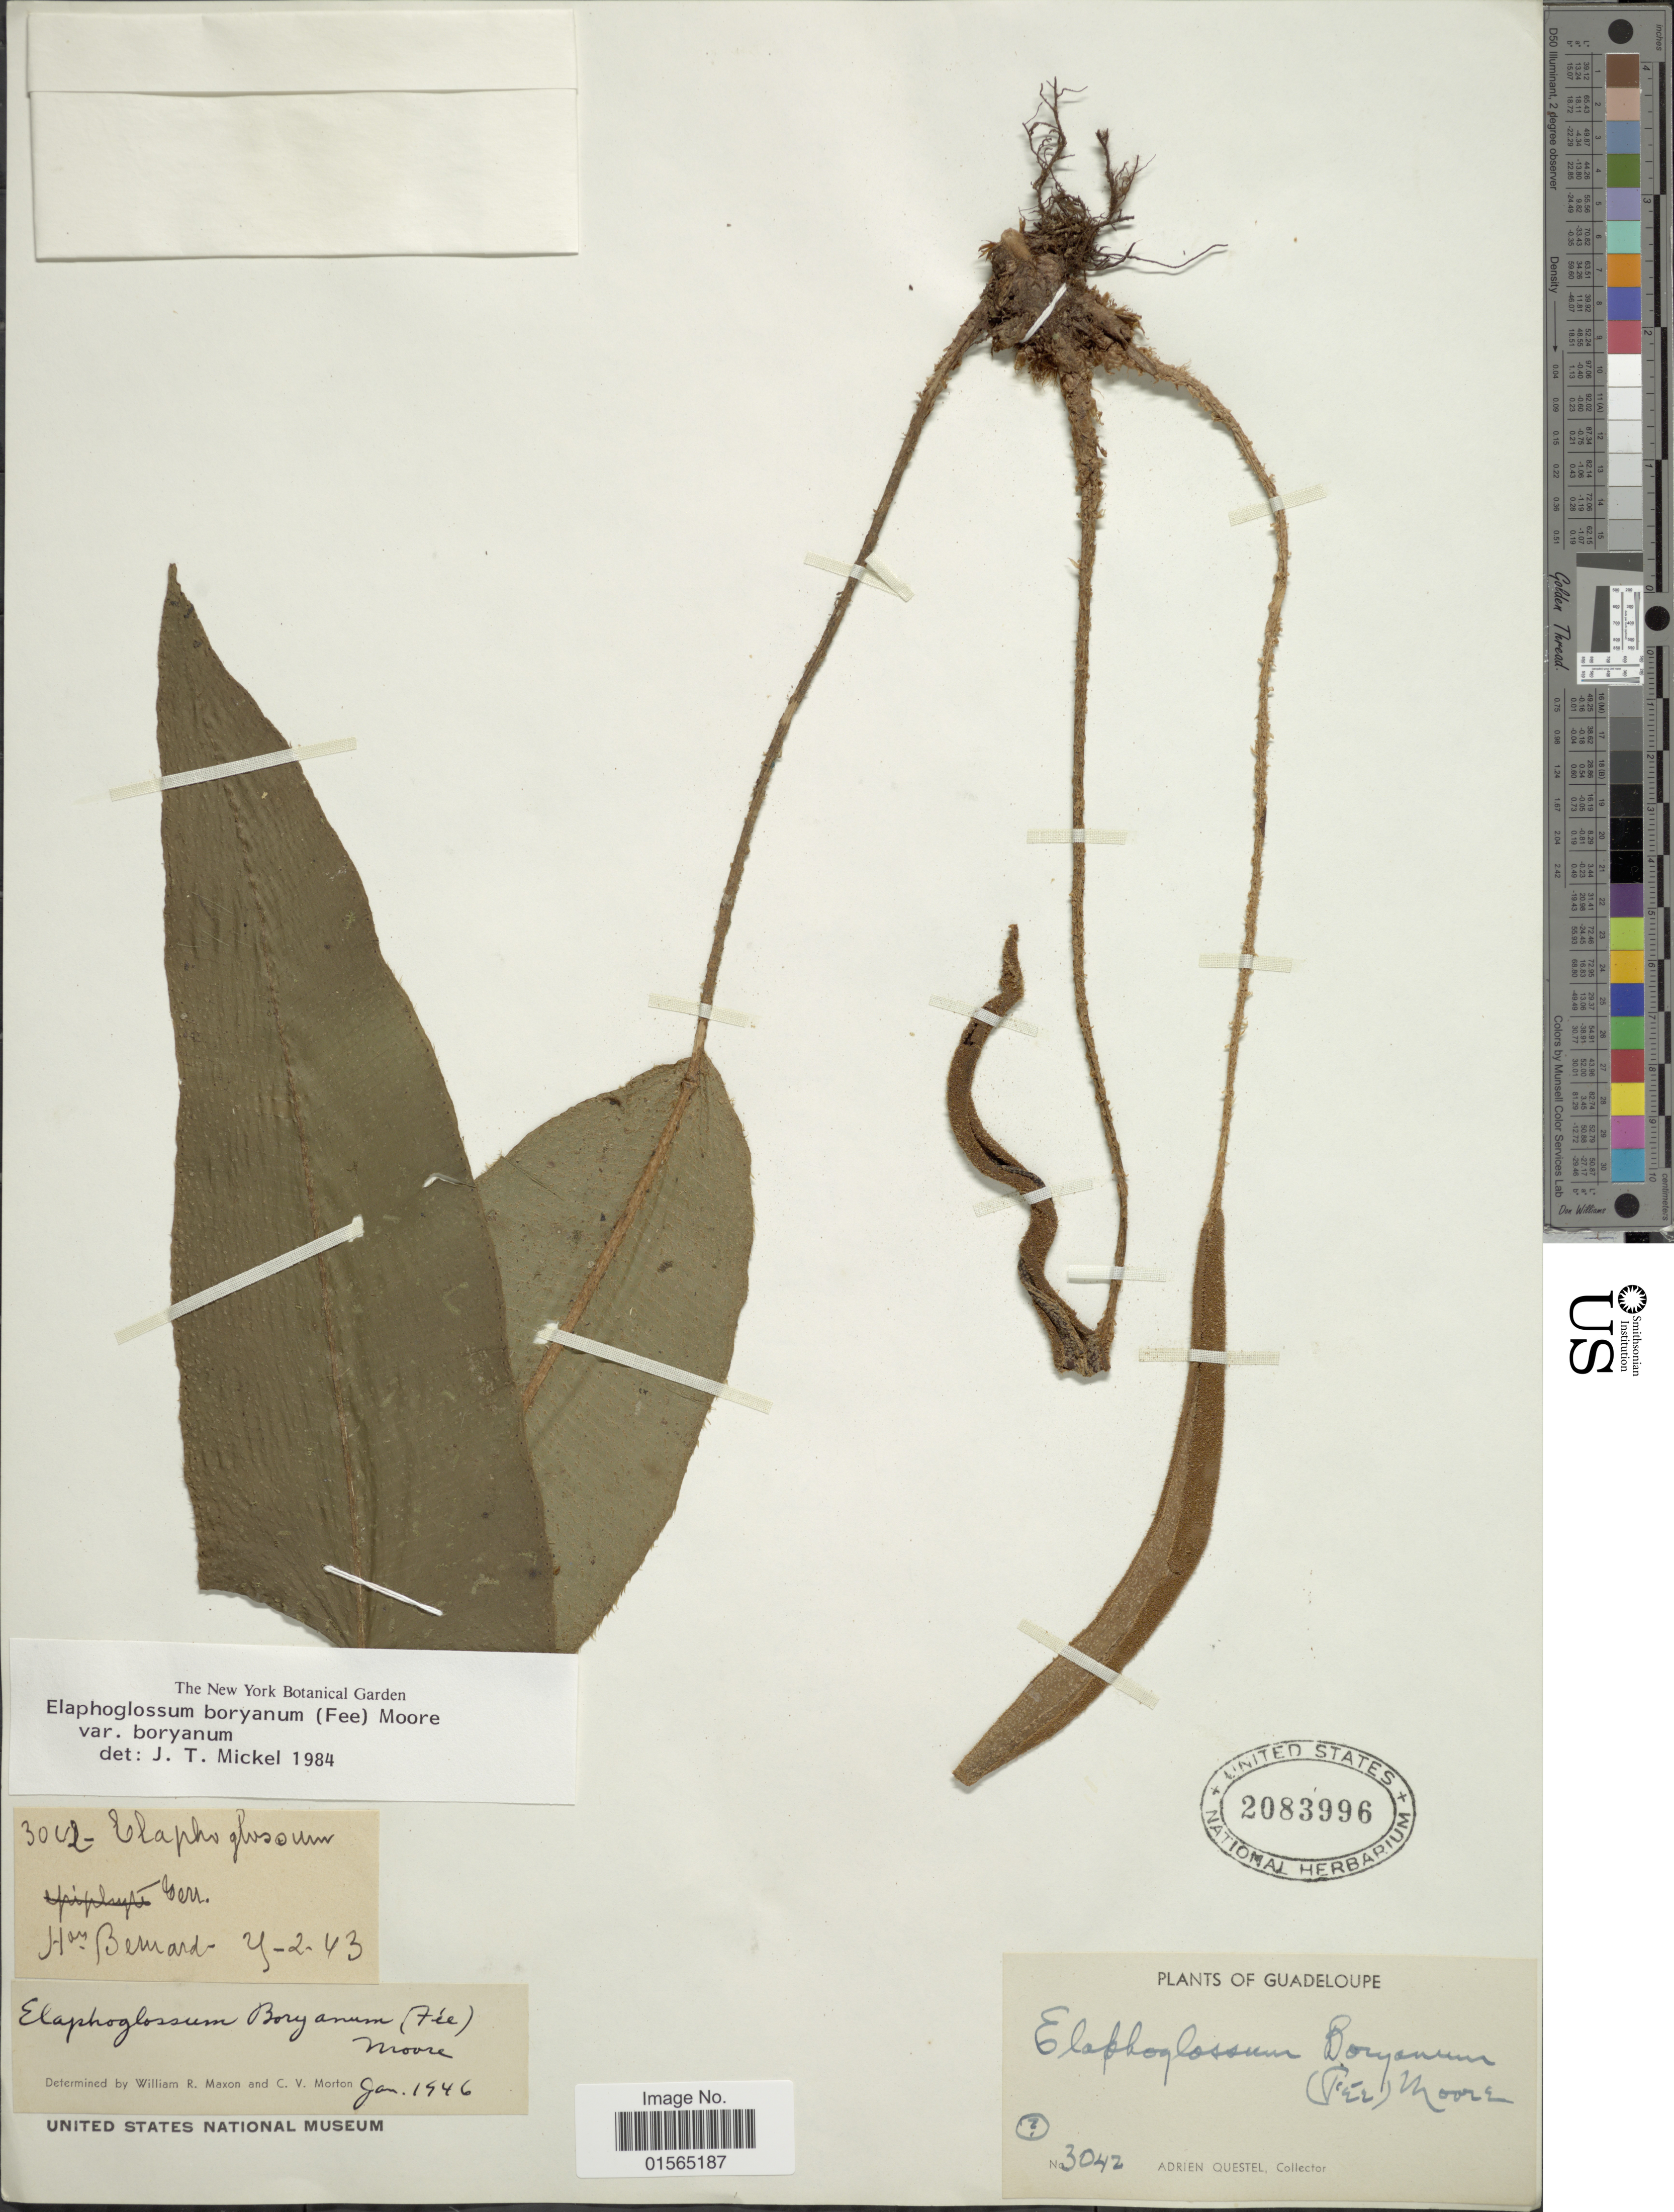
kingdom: Plantae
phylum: Tracheophyta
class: Polypodiopsida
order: Polypodiales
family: Dryopteridaceae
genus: Elaphoglossum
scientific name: Elaphoglossum boryanum var. boryanum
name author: (Fée) T. Moore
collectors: A. Questel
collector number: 3042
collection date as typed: Transcribed d/m/y: 25/2/43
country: Guadeloupe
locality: Hou Bernard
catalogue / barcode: US 2083996